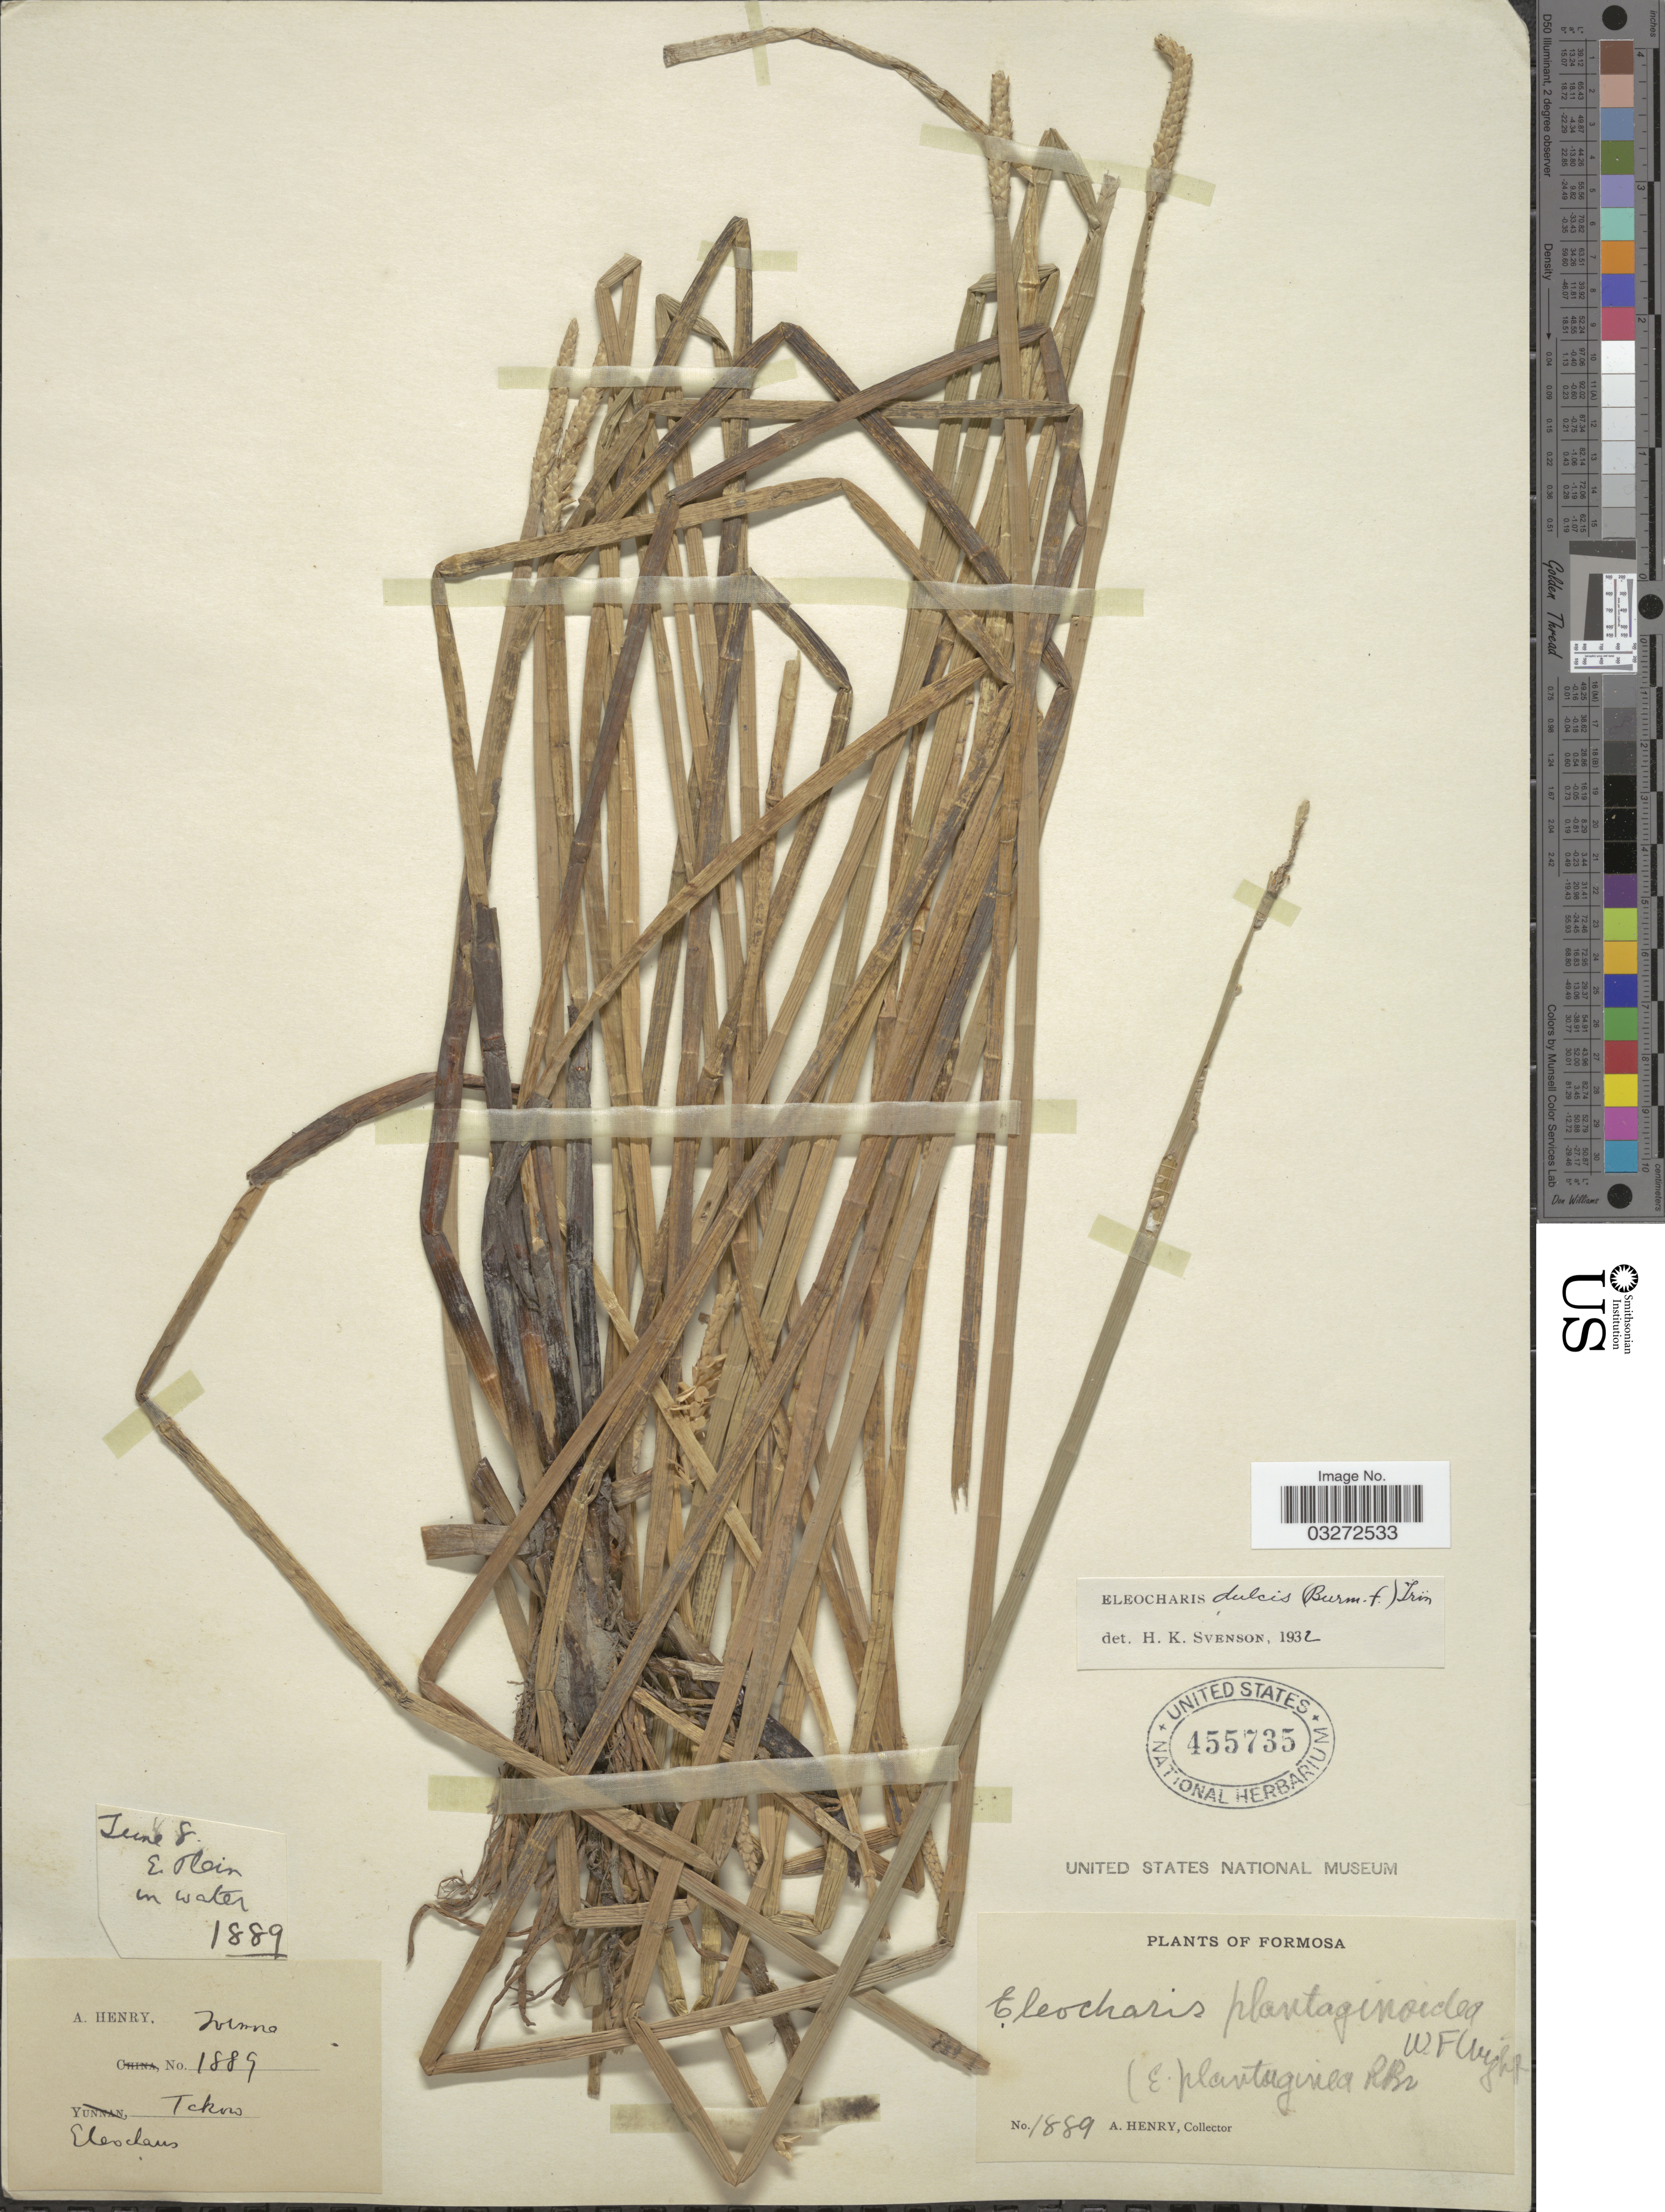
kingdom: Plantae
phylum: Tracheophyta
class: Liliopsida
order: Poales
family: Cyperaceae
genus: Eleocharis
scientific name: Eleocharis dulcis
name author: (Burm. f.) Trin. ex Hensch.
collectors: A. Henry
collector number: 1889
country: Taiwan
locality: Formosa, Takow.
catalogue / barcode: US 455735